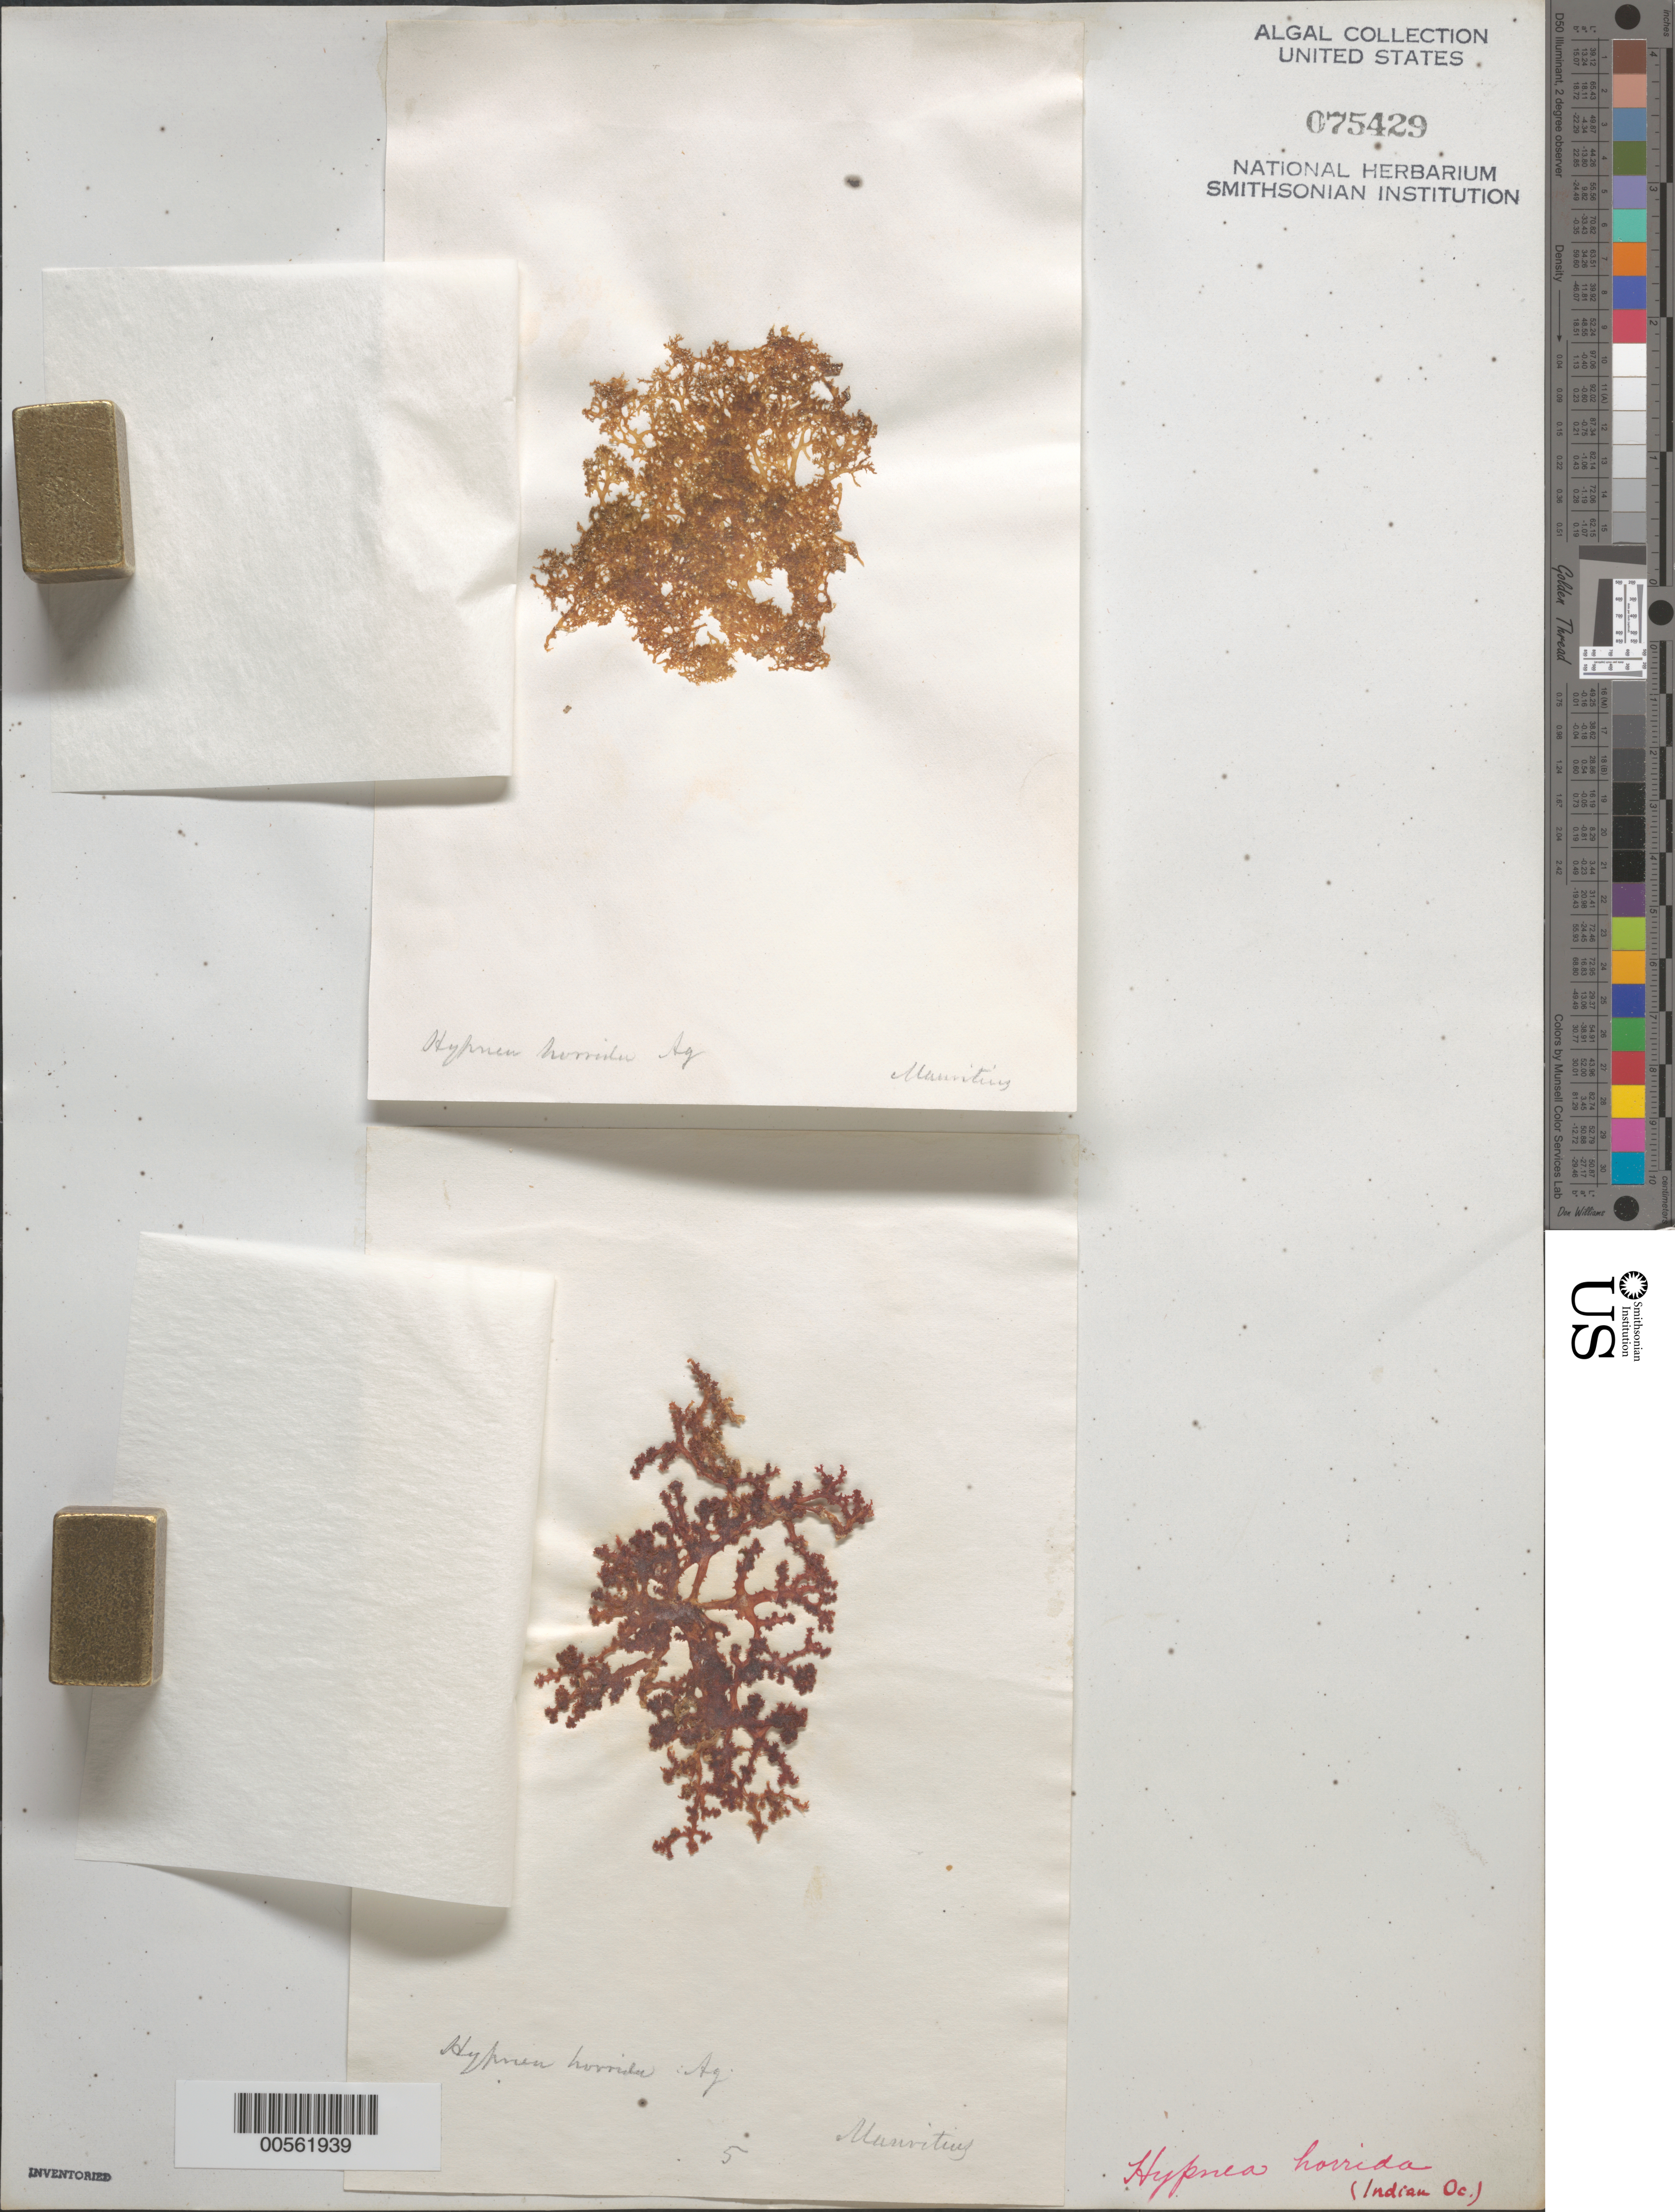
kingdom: Plantae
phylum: Rhodophyta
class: Florideophyceae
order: Ceramiales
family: Rhodomelaceae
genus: Endosiphonia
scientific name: Endosiphonia horrida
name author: (C. Agardh) P.C. Silva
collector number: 5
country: Mauritius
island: Mauritius Island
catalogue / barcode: US 75429